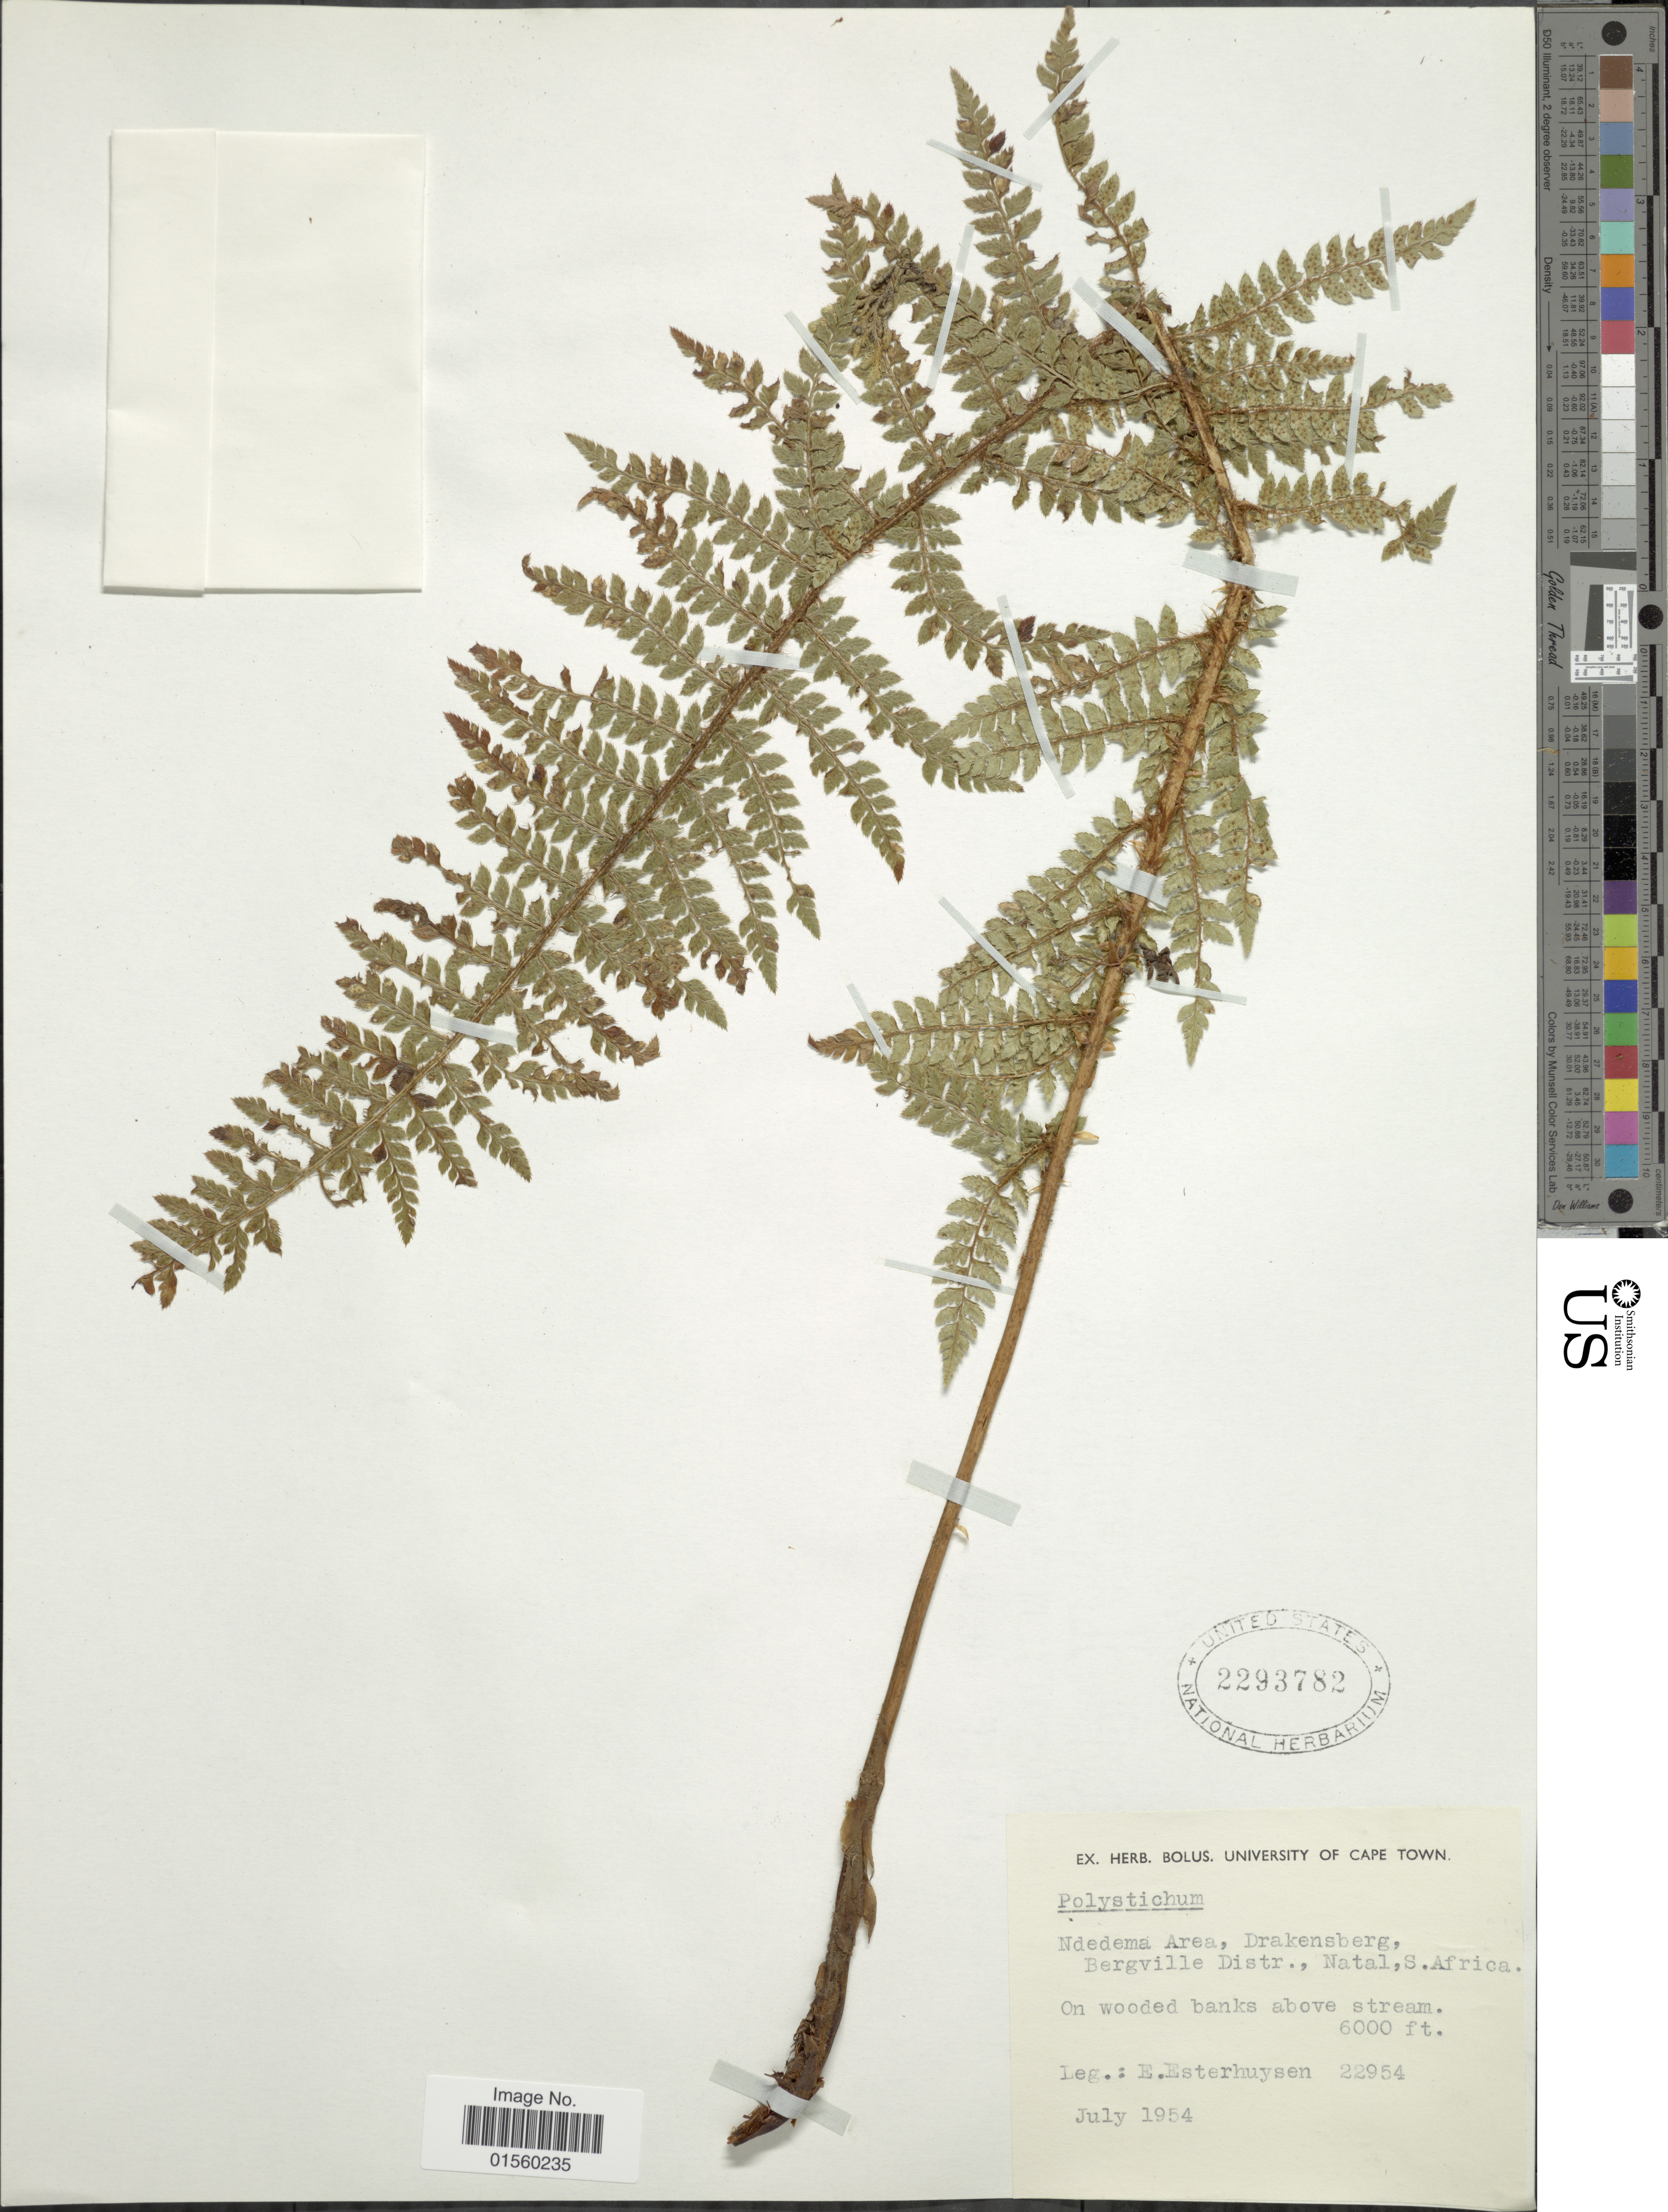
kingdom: Plantae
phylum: Tracheophyta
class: Polypodiopsida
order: Polypodiales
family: Dryopteridaceae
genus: Polystichum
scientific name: Polystichum sp.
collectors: E. E. Esterhuysen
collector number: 22954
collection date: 1954-07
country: South Africa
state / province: KwaZulu-Natal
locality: Ndedema Area, Drakensberg, bergville Distr.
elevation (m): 1829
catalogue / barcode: US 2293782